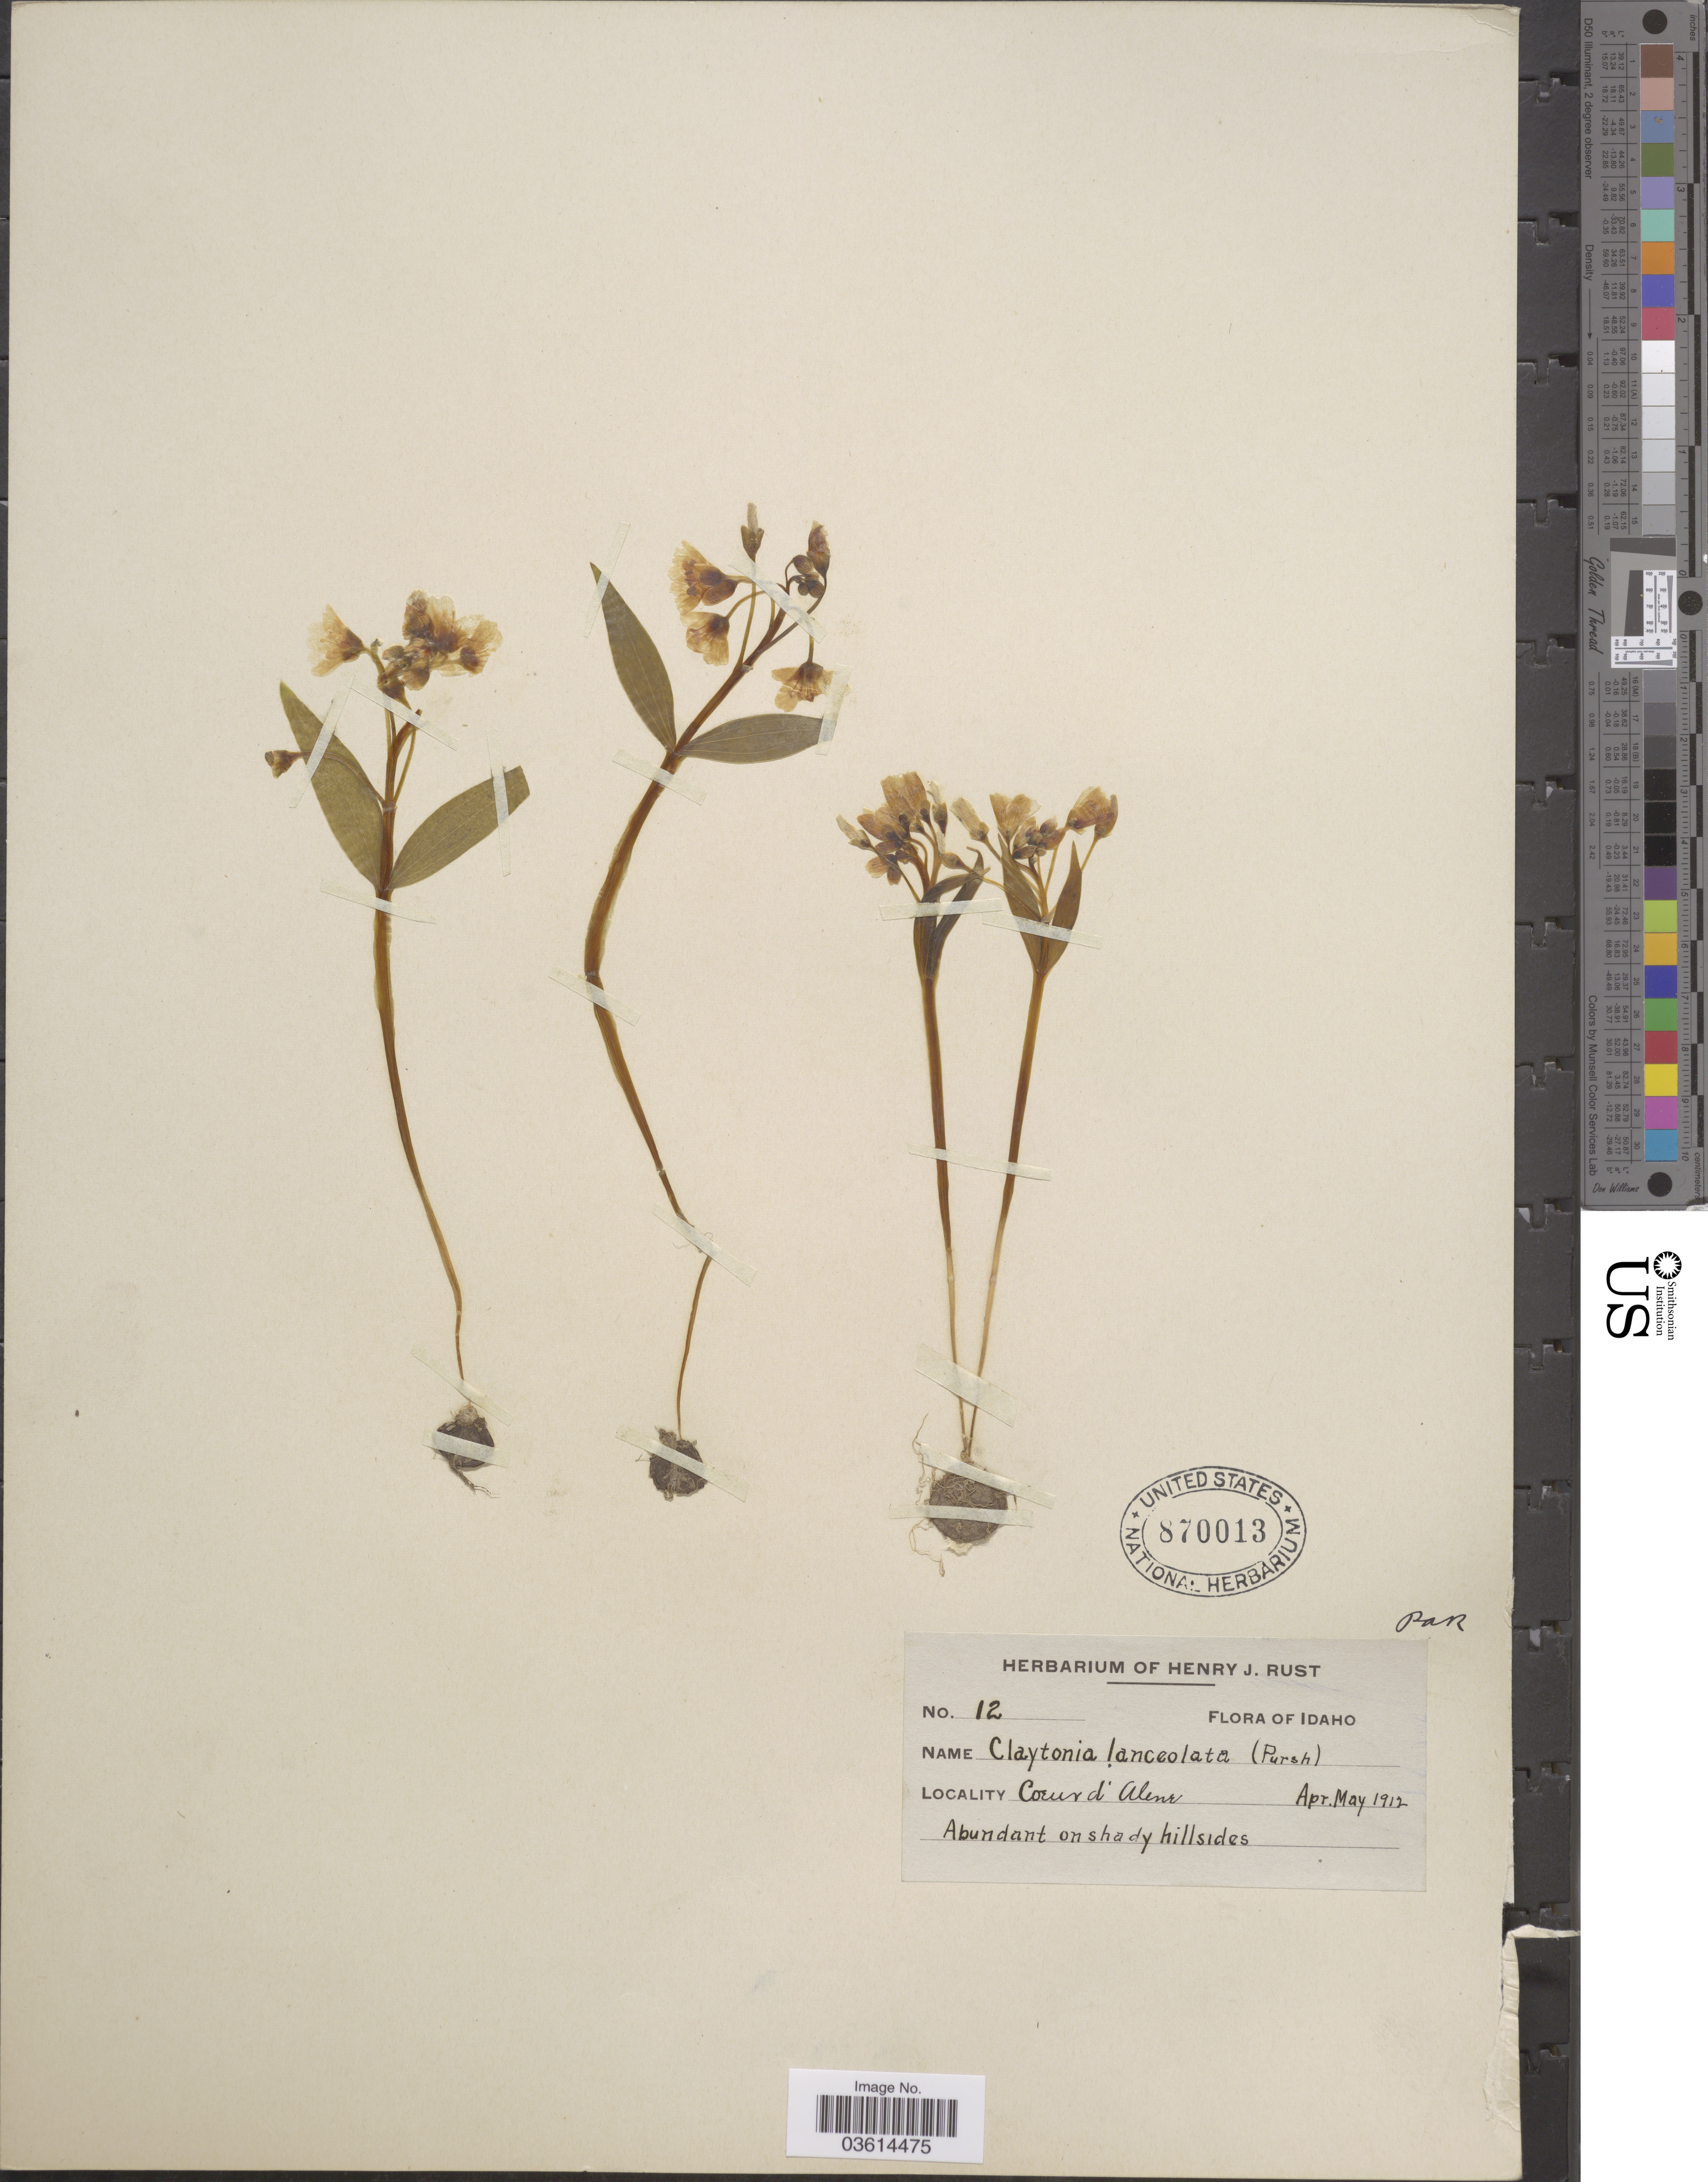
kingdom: Plantae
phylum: Tracheophyta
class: Magnoliopsida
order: Caryophyllales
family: Montiaceae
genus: Claytonia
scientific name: Claytonia lanceolata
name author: Pursh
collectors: ex herb. Henry J. Rust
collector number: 12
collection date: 1912-04/1912-05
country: United States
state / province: Idaho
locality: Coeur d'Alene.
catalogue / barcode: US 870013